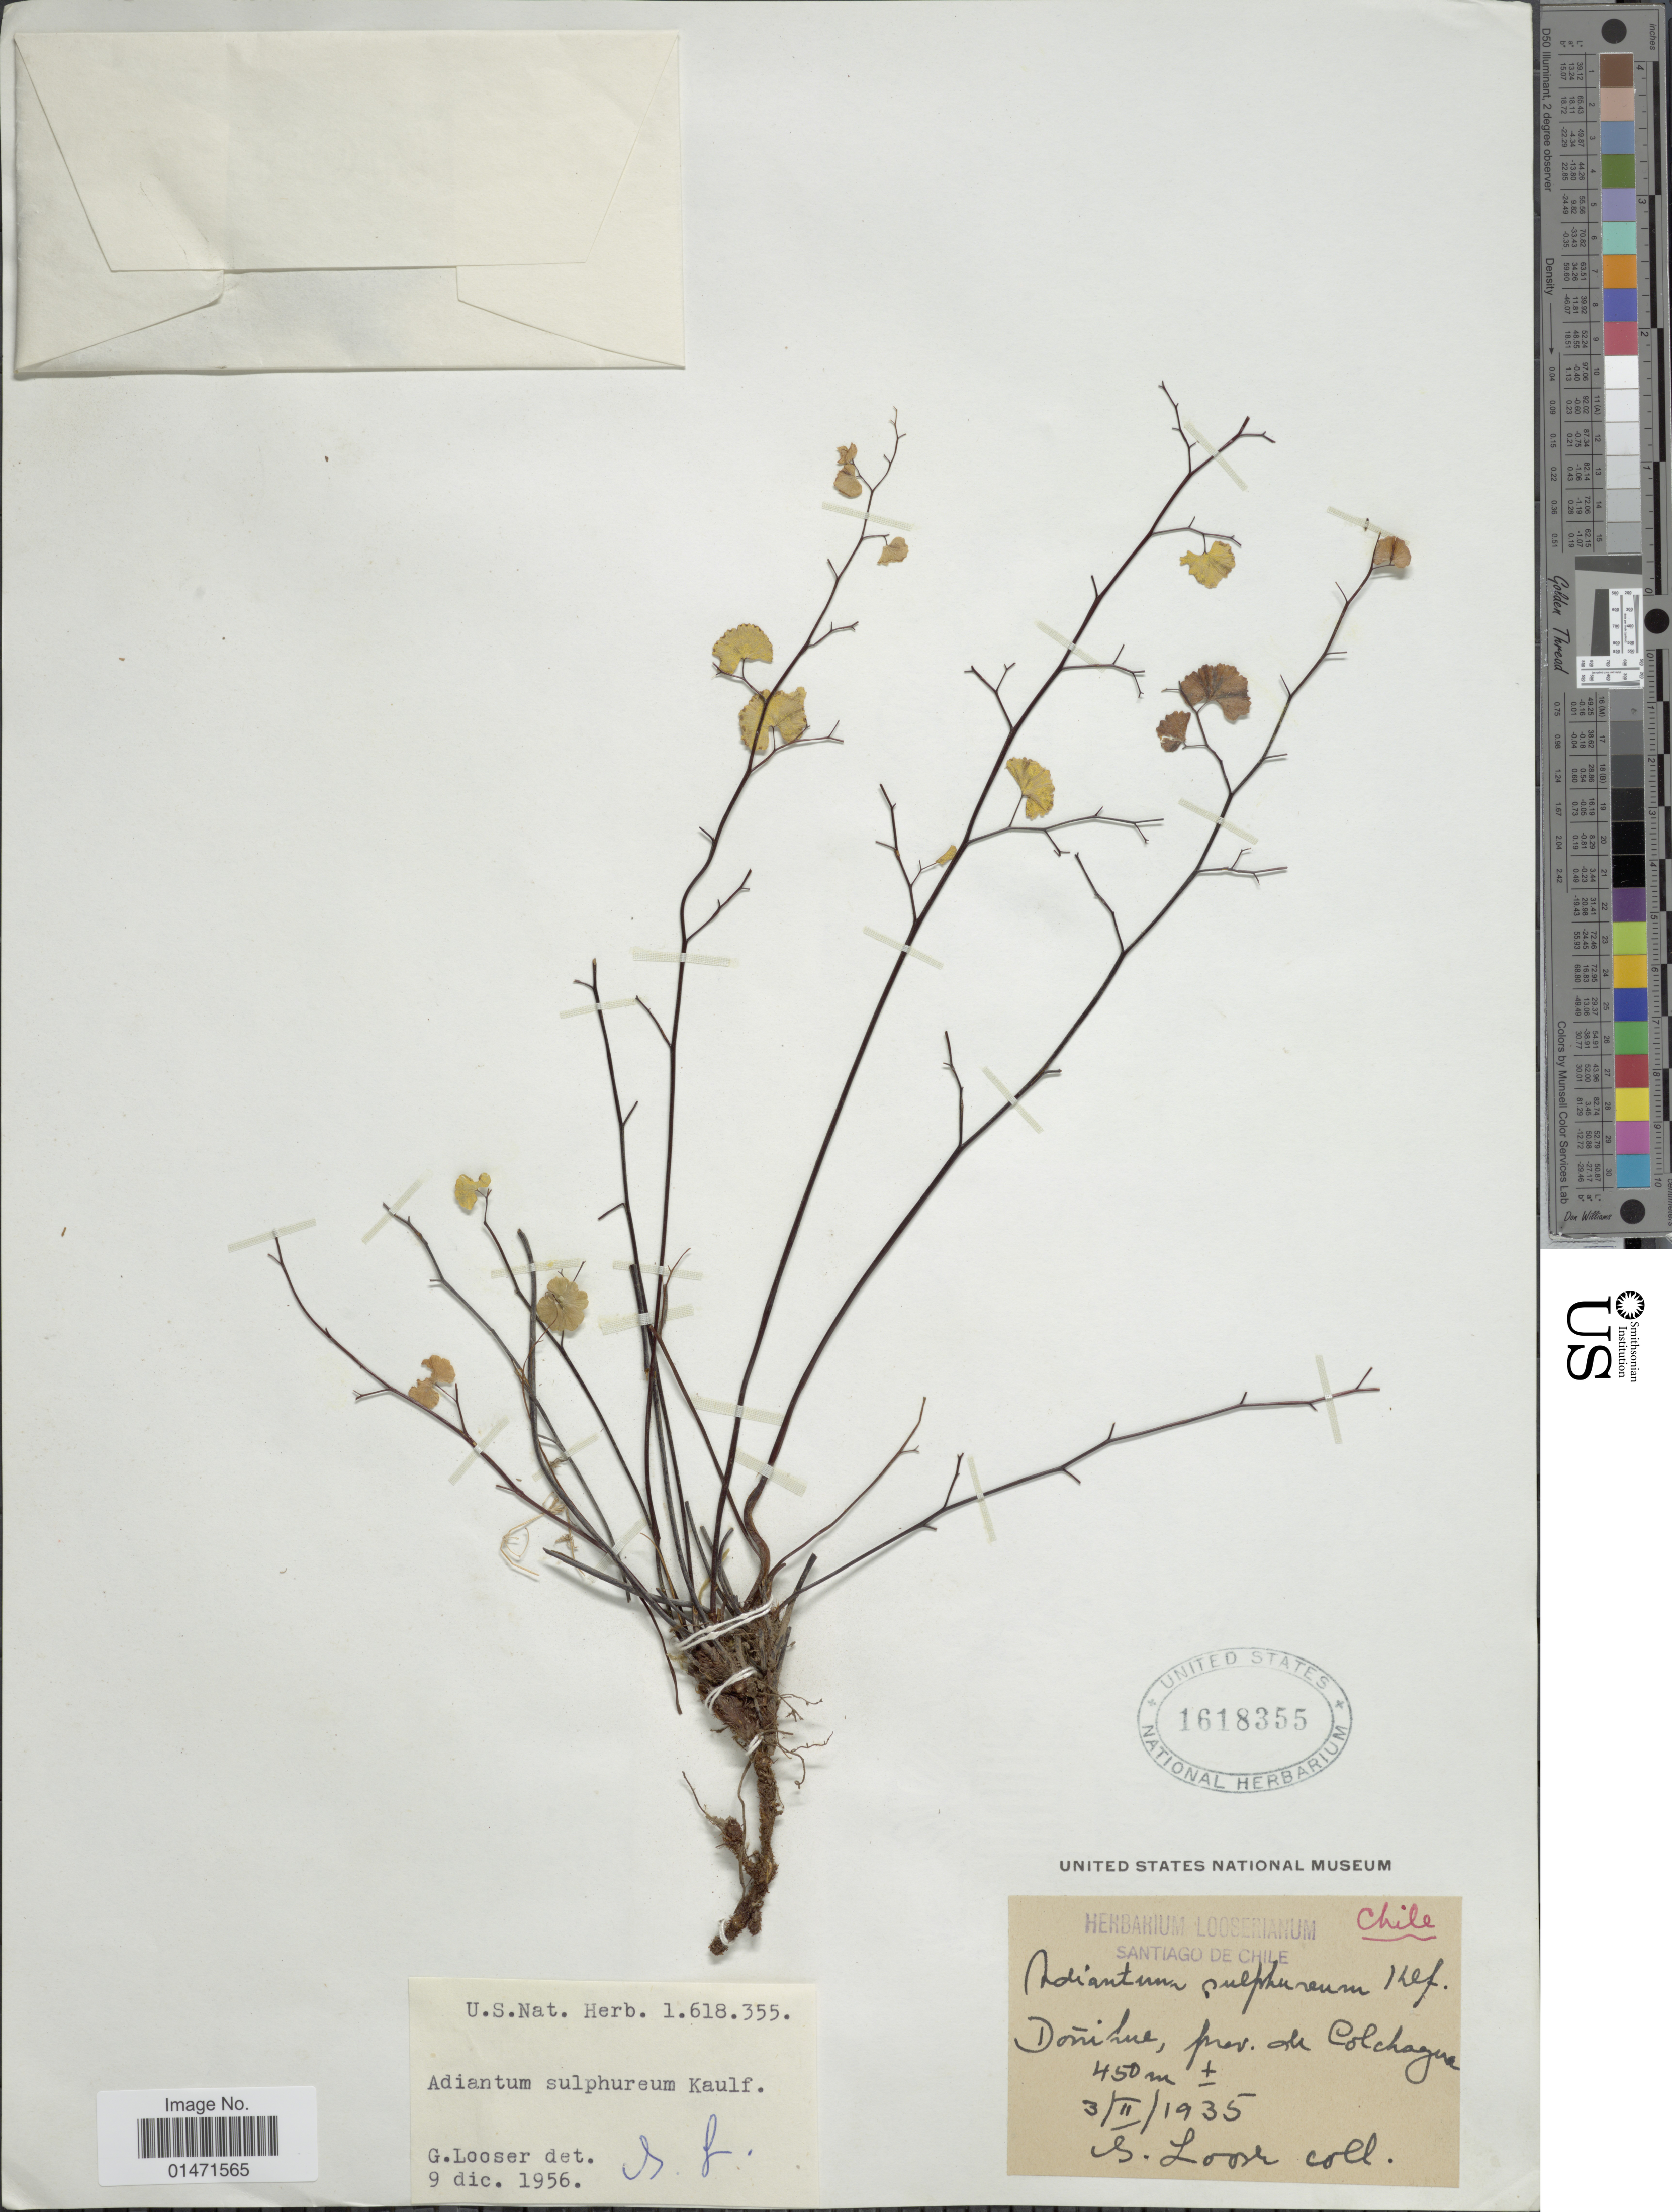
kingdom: Plantae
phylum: Tracheophyta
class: Polypodiopsida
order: Polypodiales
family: Pteridaceae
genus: Adiantum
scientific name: Adiantum sulphureum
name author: Kaulf.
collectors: G. Looser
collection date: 1935-02-03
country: Chile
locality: Donihue, prov. de Colchagua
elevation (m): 450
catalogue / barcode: US 1618355